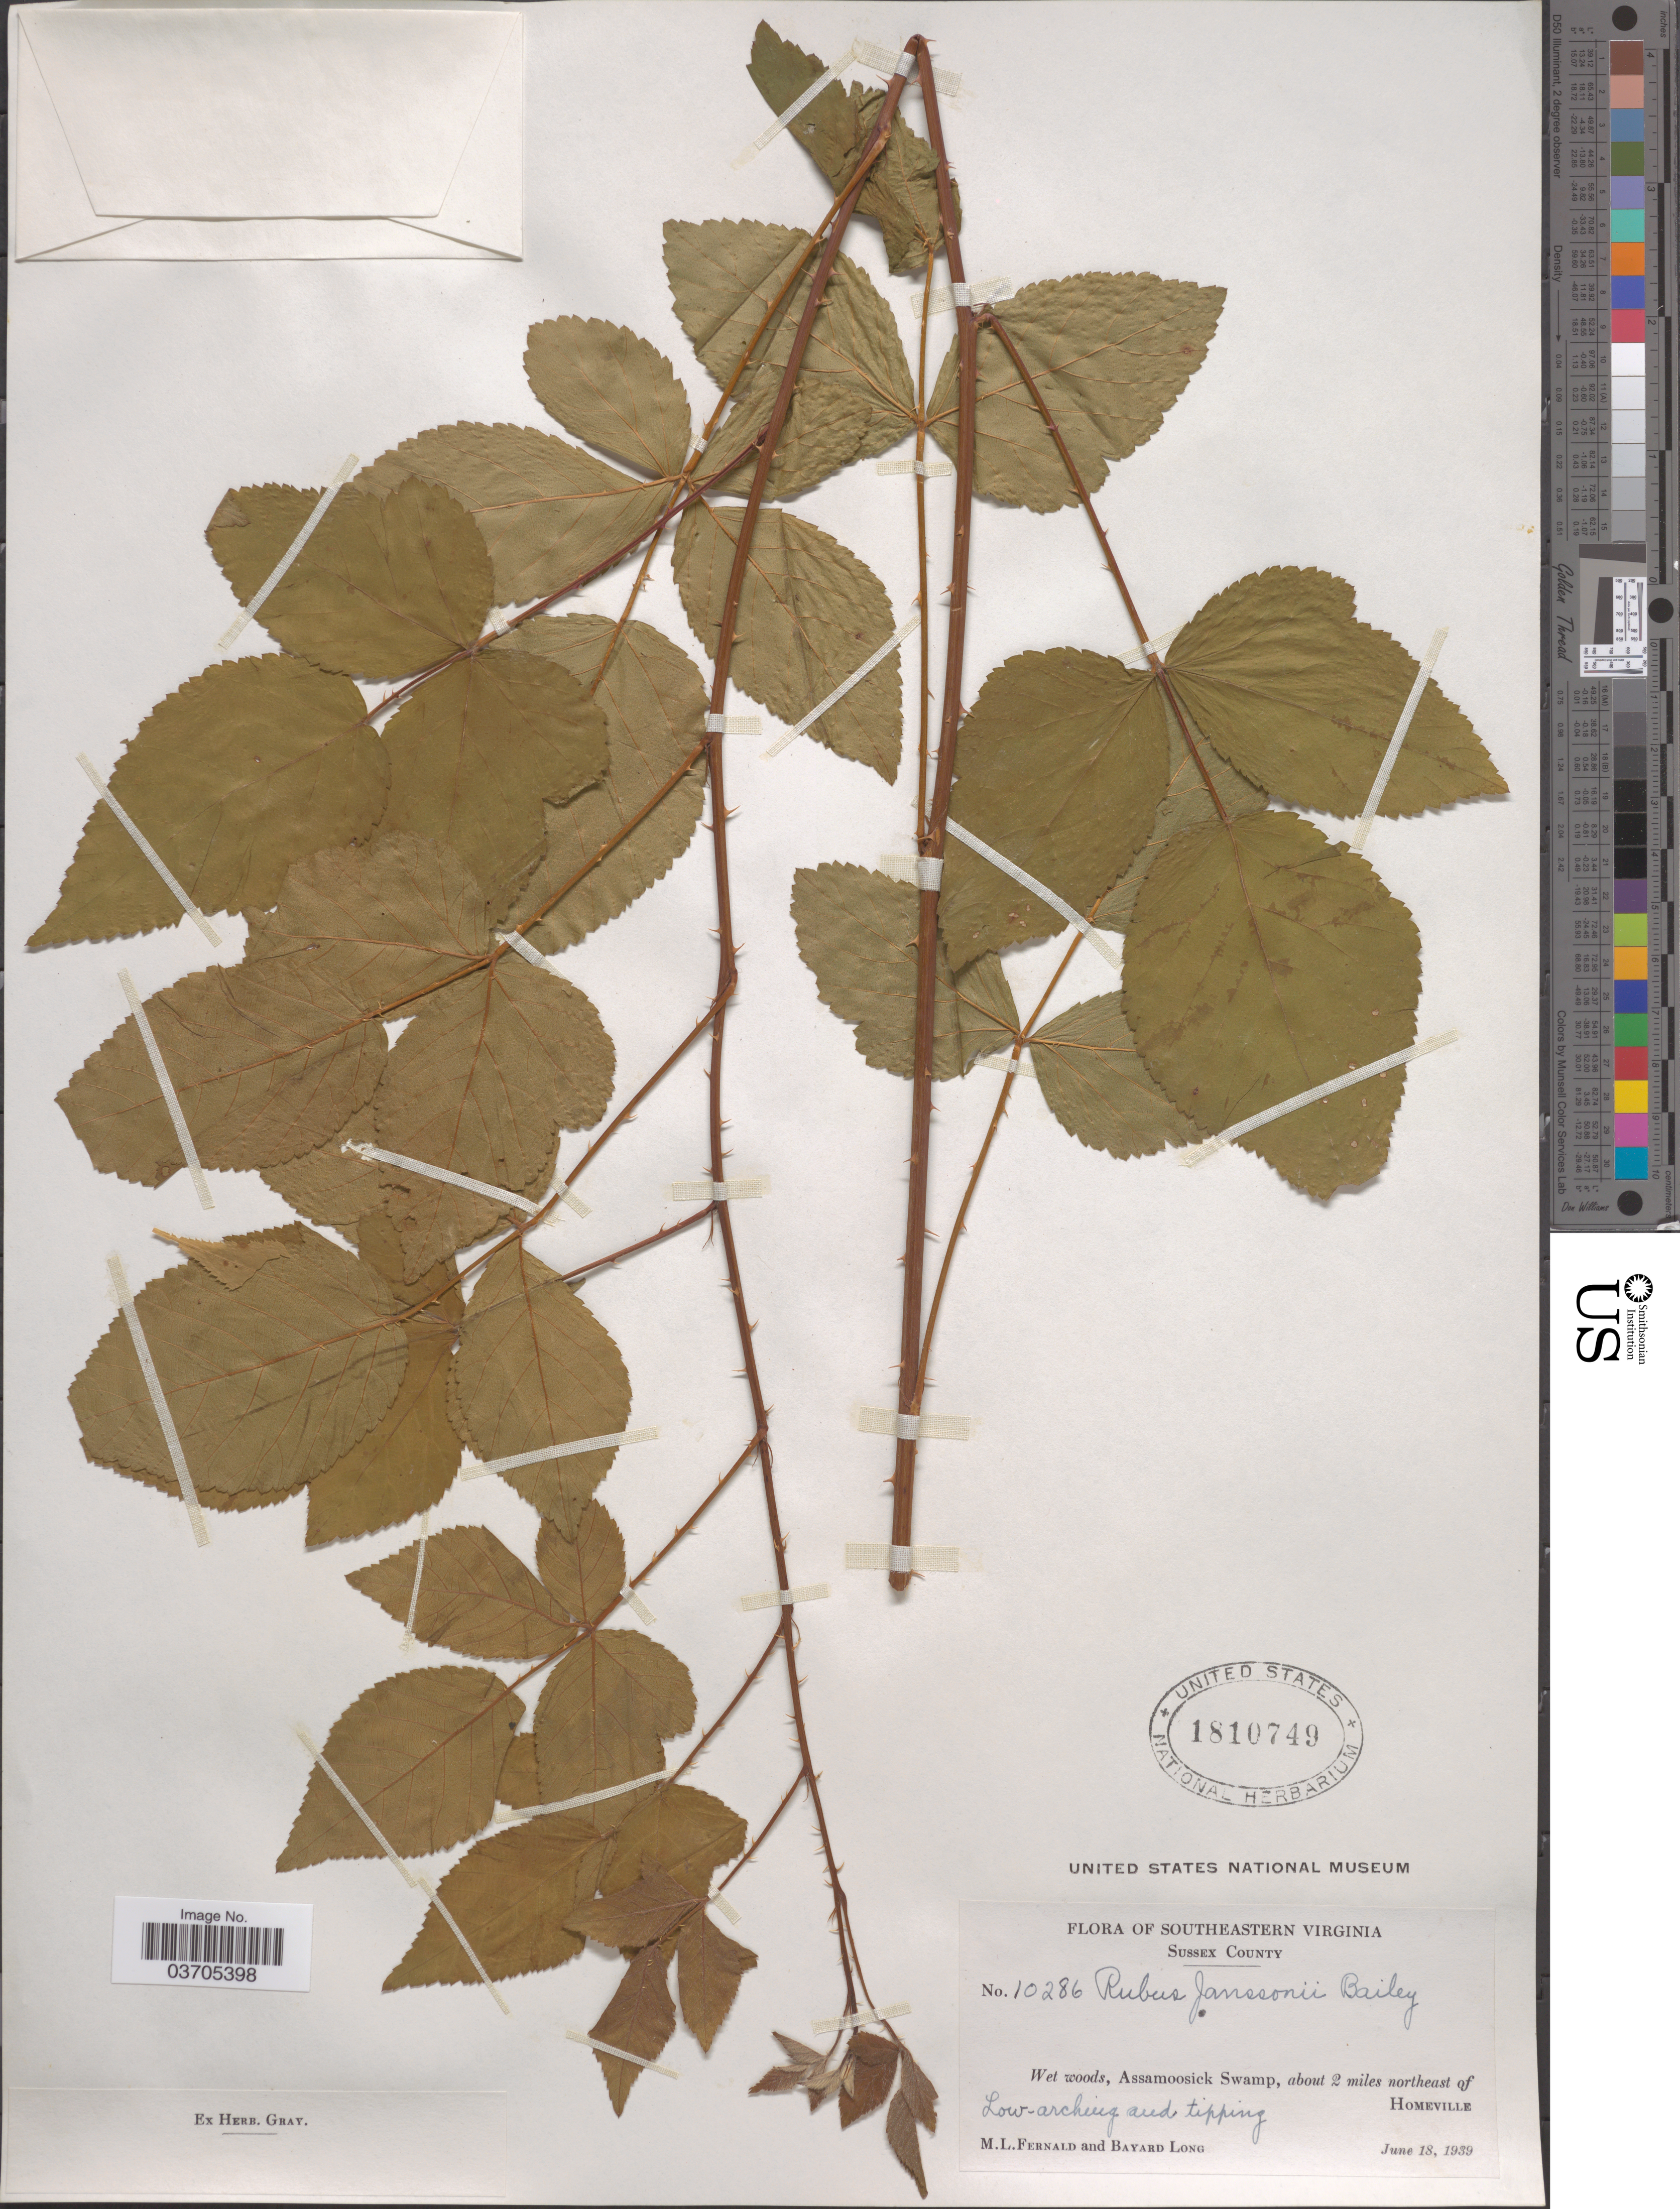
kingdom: Plantae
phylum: Tracheophyta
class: Magnoliopsida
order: Rosales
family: Rosaceae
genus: Rubus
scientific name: Rubus janssonii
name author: L.H. Bailey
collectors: M. L. Fernald & B. Long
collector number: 10286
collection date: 1939-06-18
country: United States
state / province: Virginia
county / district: Sussex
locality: Southeastern Virginia. Sussex County. Wet woods, Assamoosick Swamp, about 2 miles northeast of Homeville.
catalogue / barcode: US 1810749